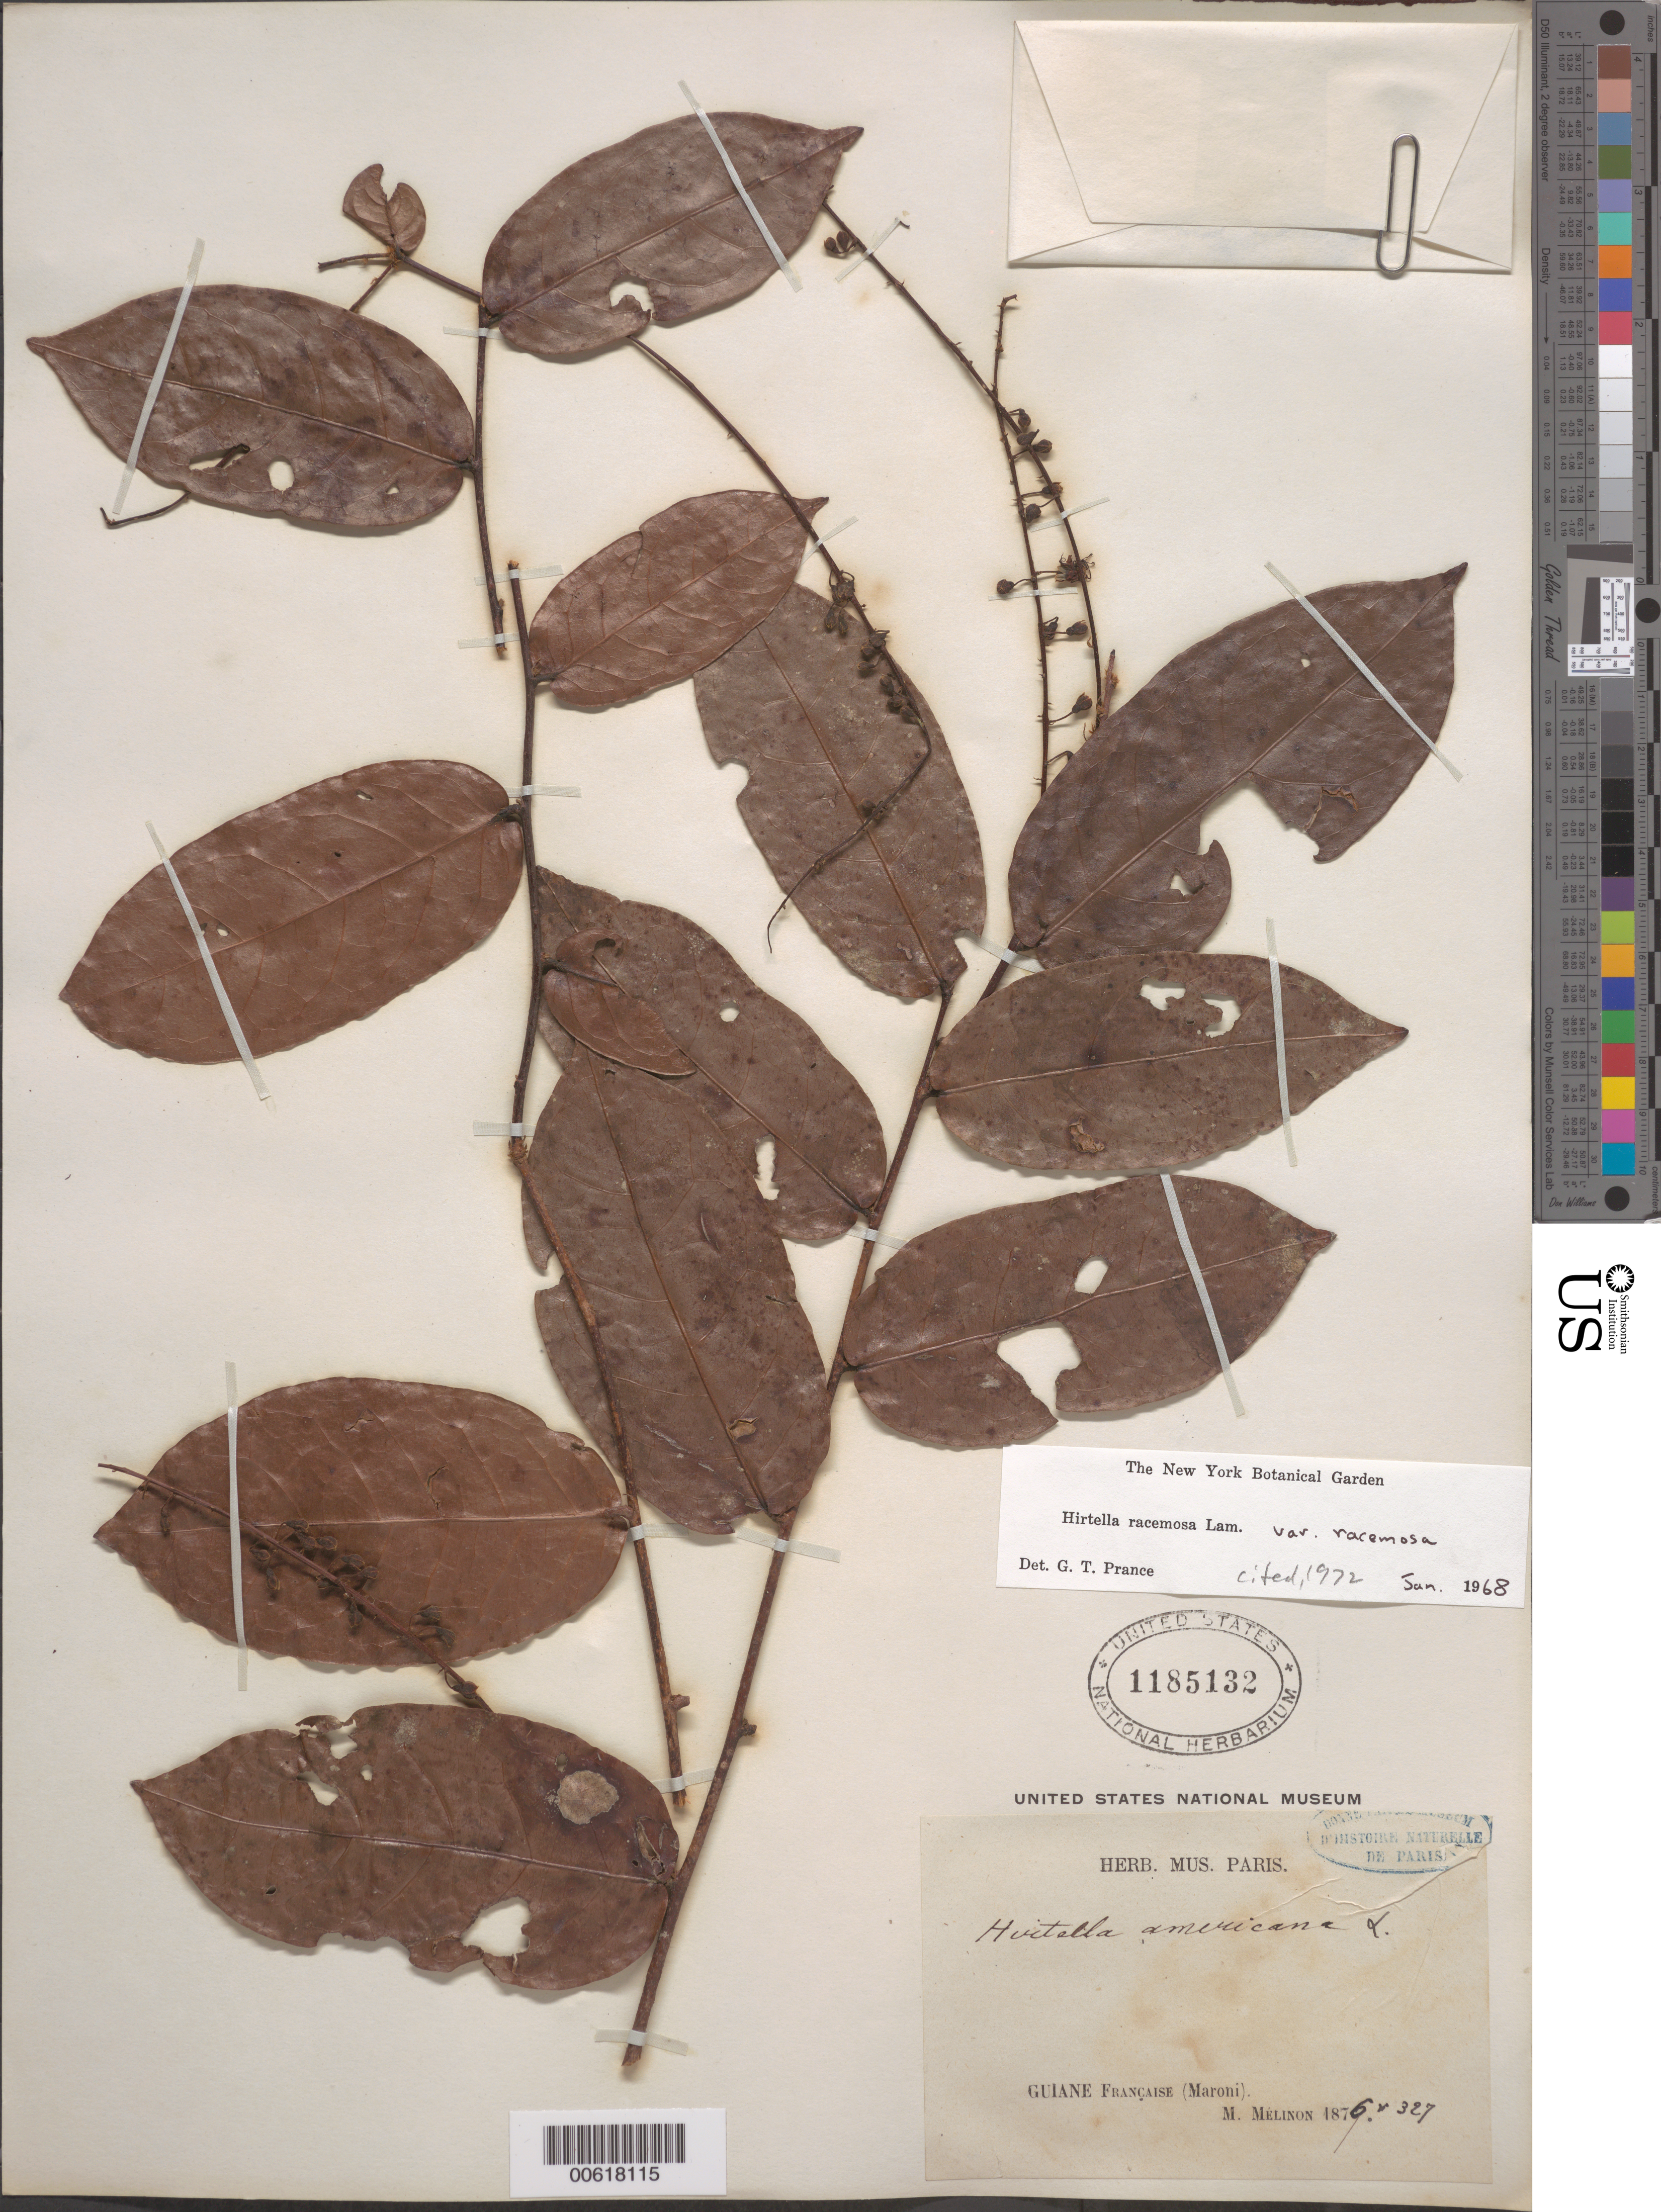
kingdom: Plantae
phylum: Tracheophyta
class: Magnoliopsida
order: Malpighiales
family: Chrysobalanaceae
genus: Hirtella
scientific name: Hirtella racemosa var. racemosa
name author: Lam.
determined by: Prance, G. T.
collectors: E. Mélinon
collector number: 327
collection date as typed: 1876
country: French Guiana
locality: Maroni R.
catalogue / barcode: US 1185132